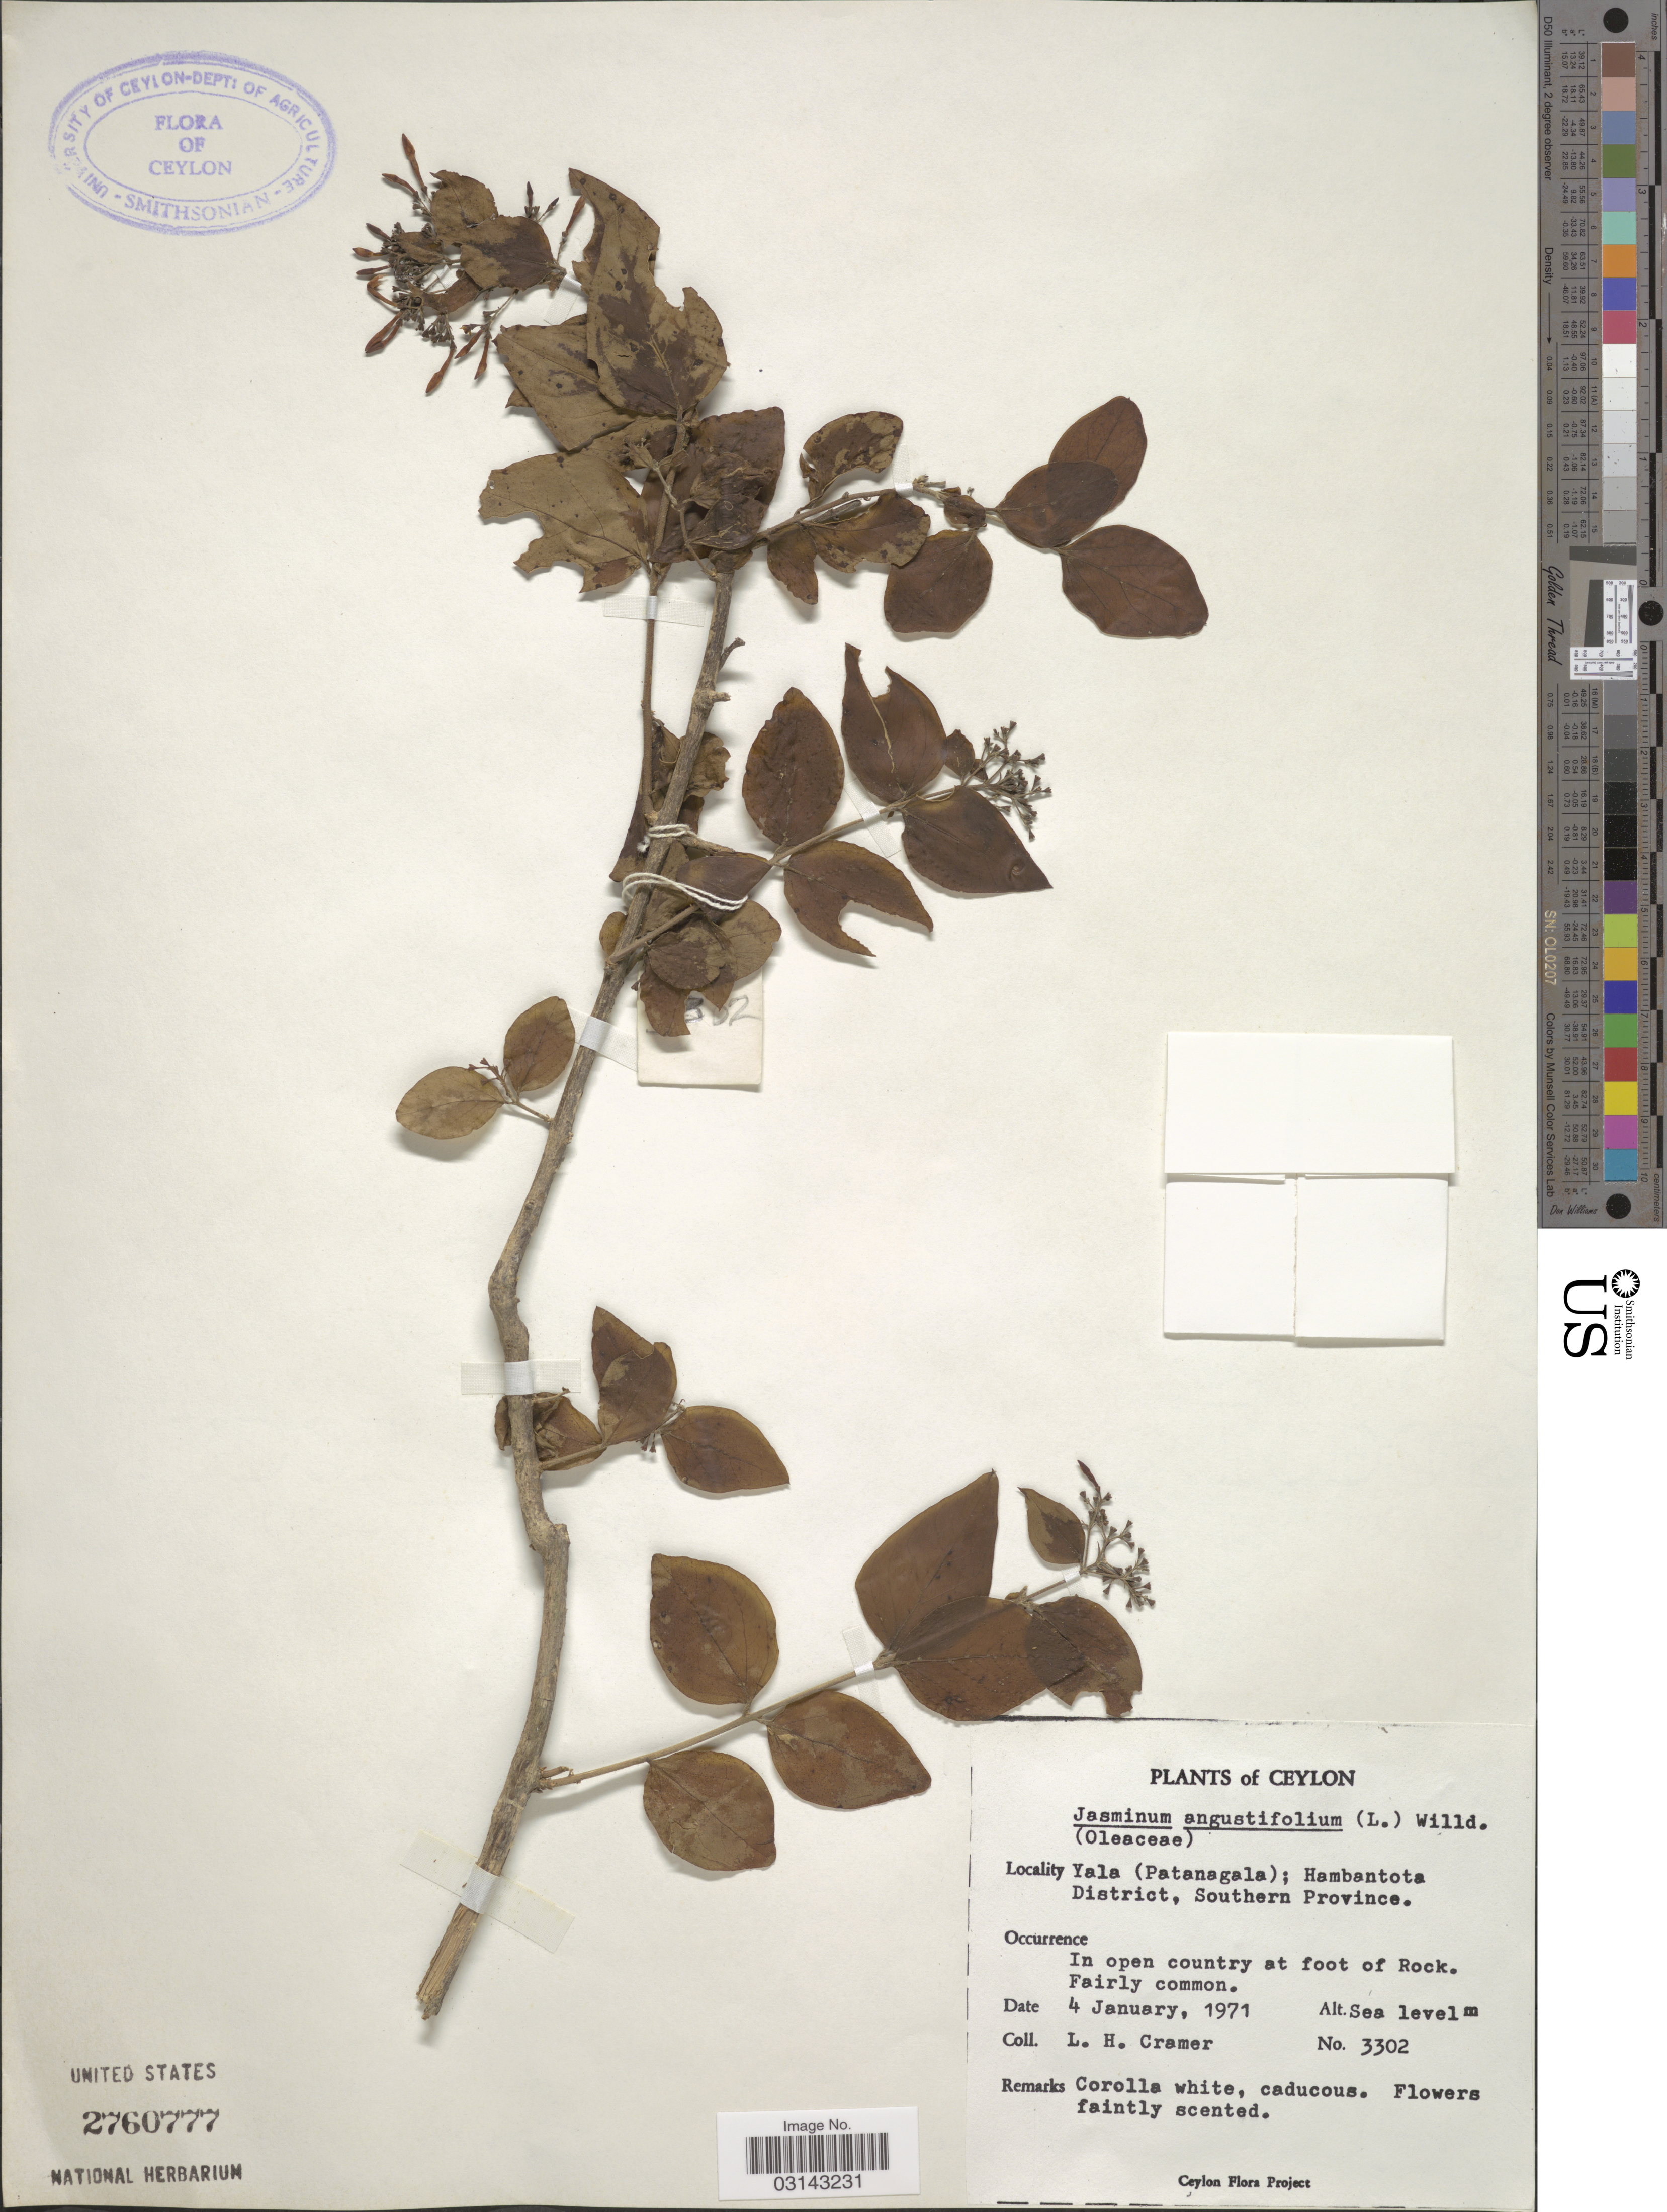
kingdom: Plantae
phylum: Tracheophyta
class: Magnoliopsida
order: Lamiales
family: Oleaceae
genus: Jasminum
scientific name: Jasminum angustifolium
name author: (L.) Willd.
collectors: L. H. Cramer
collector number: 3302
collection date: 1971-01-04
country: Sri Lanka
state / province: Southern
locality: Ceylon. Yala (Patanagala); Hambantota District. At foot of Rock.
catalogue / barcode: US 2760777